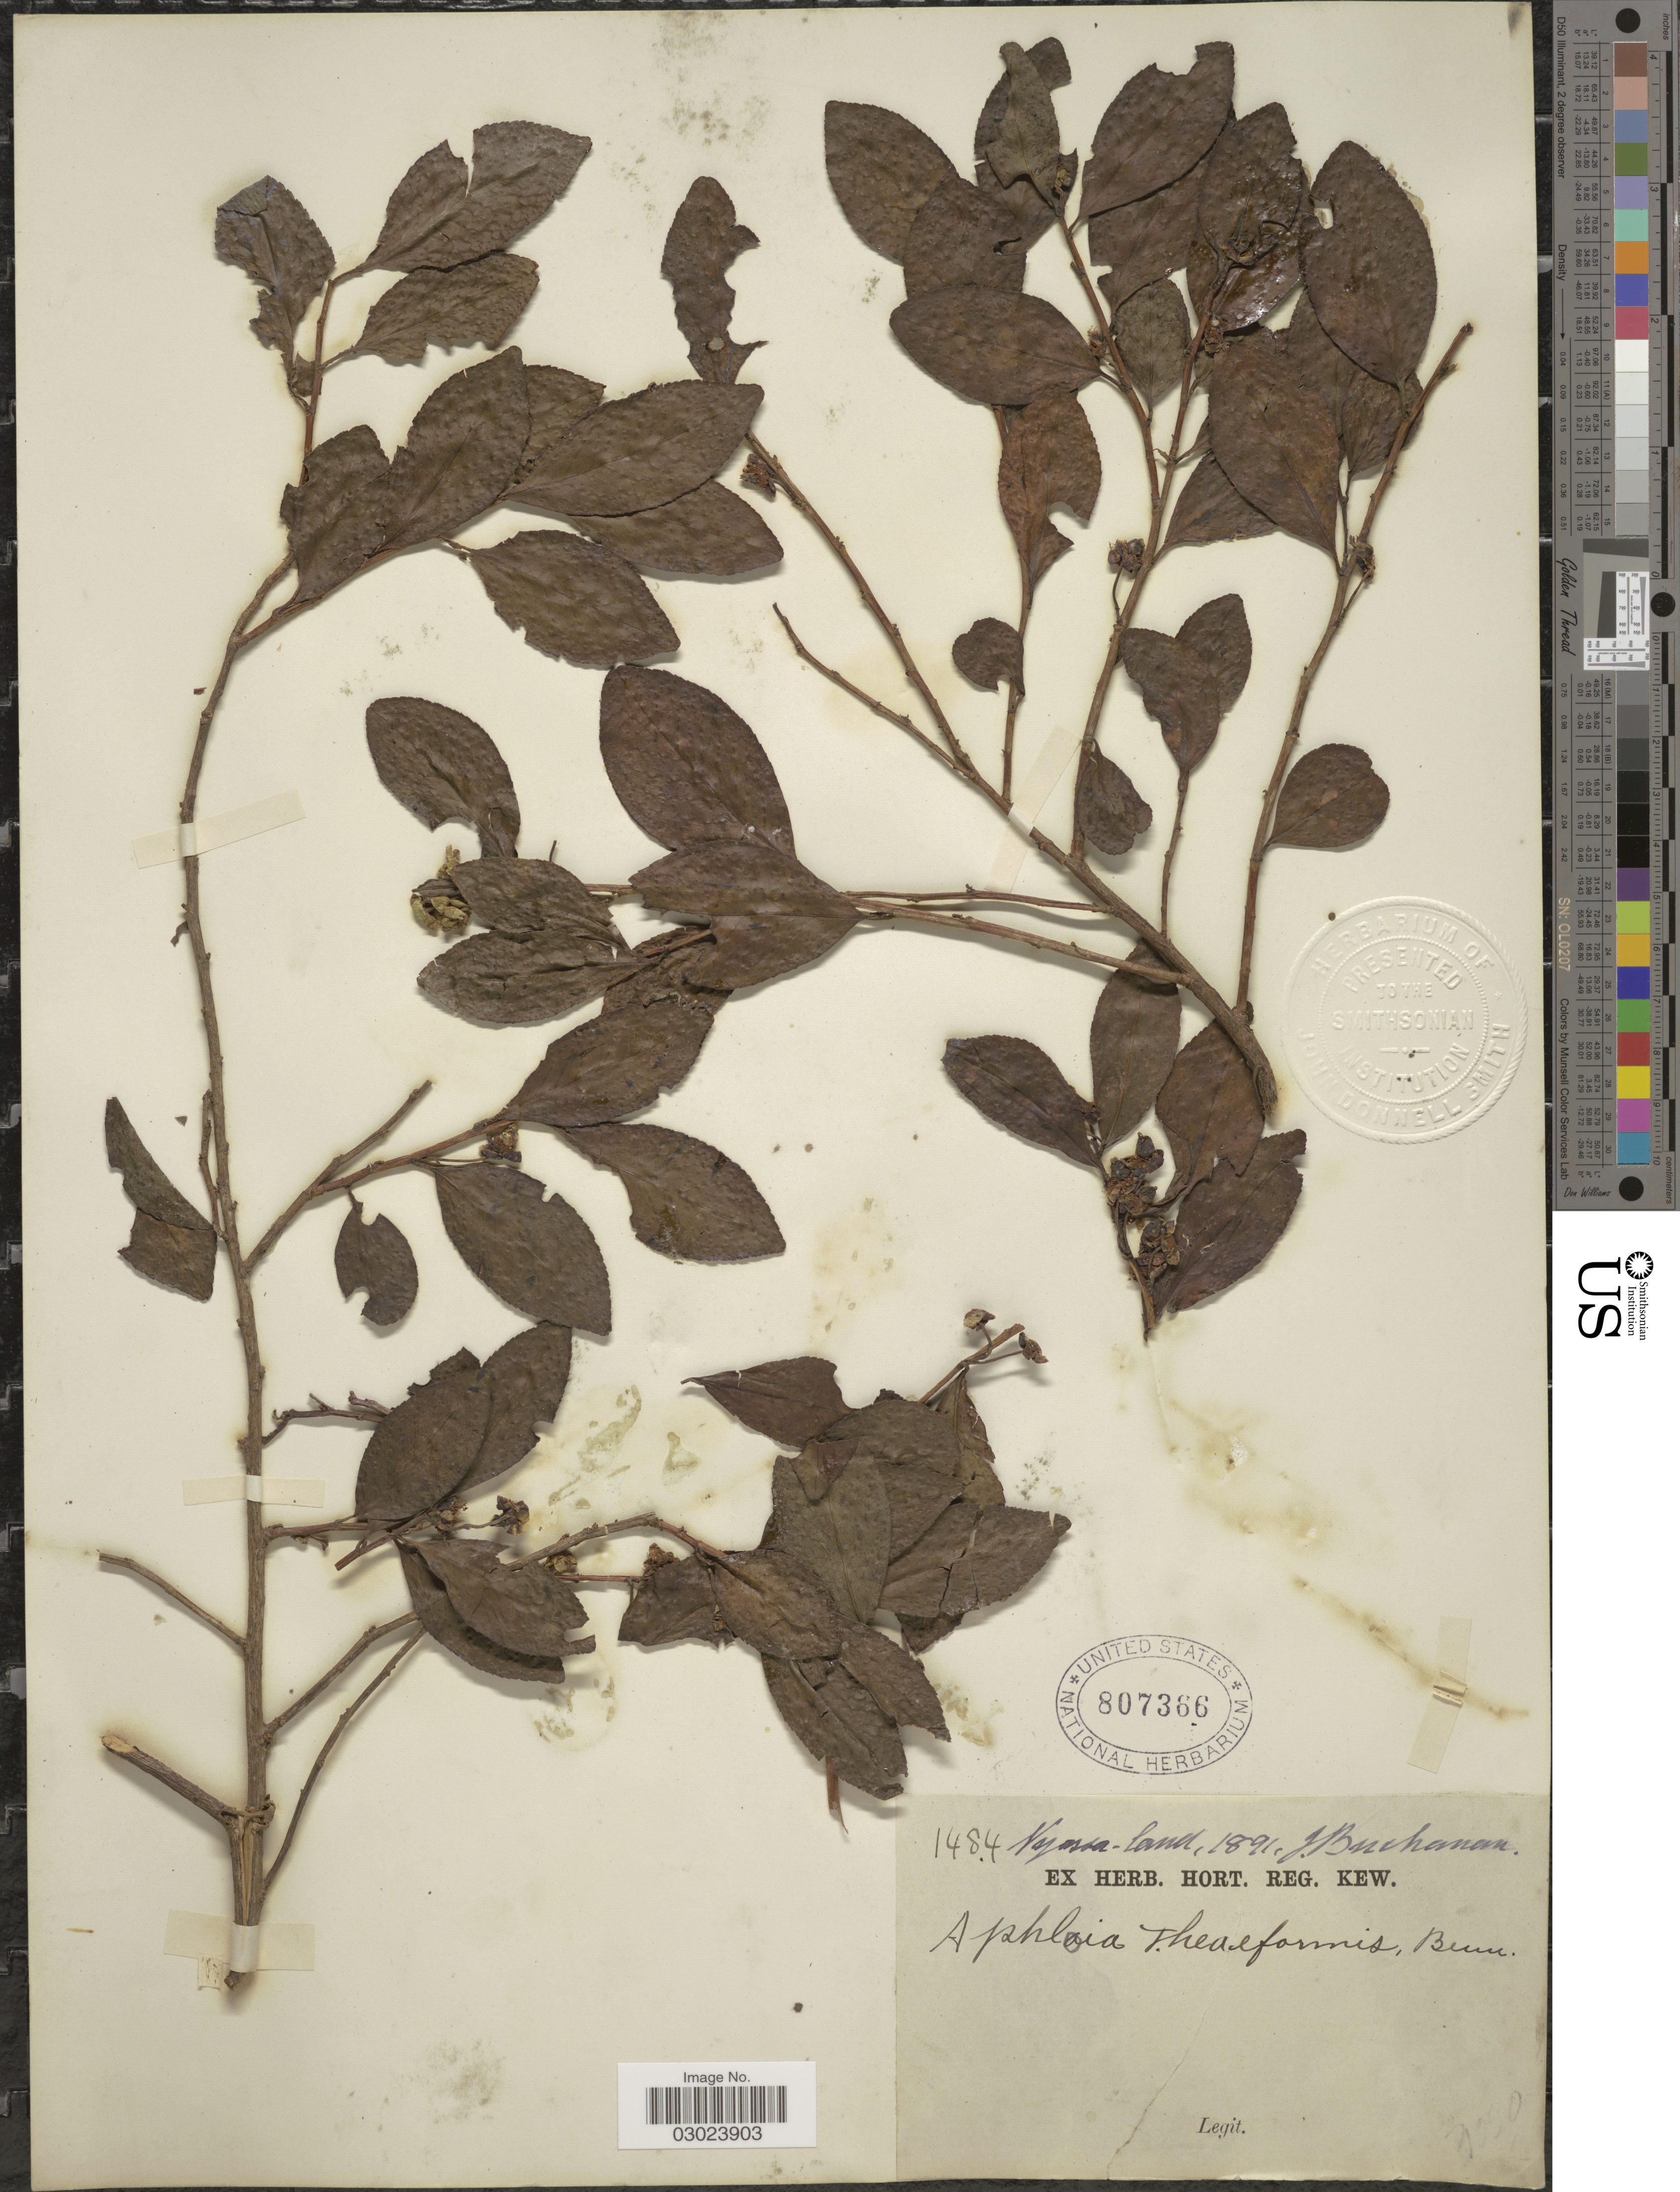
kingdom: Plantae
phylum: Tracheophyta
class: Magnoliopsida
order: Crossosomatales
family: Aphloiaceae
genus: Aphloia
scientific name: Aphloia theiformis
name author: (Vahl) Benn.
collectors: J. Buchanan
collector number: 1484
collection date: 1891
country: Malawi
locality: Nyassa-land.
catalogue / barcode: US 807366